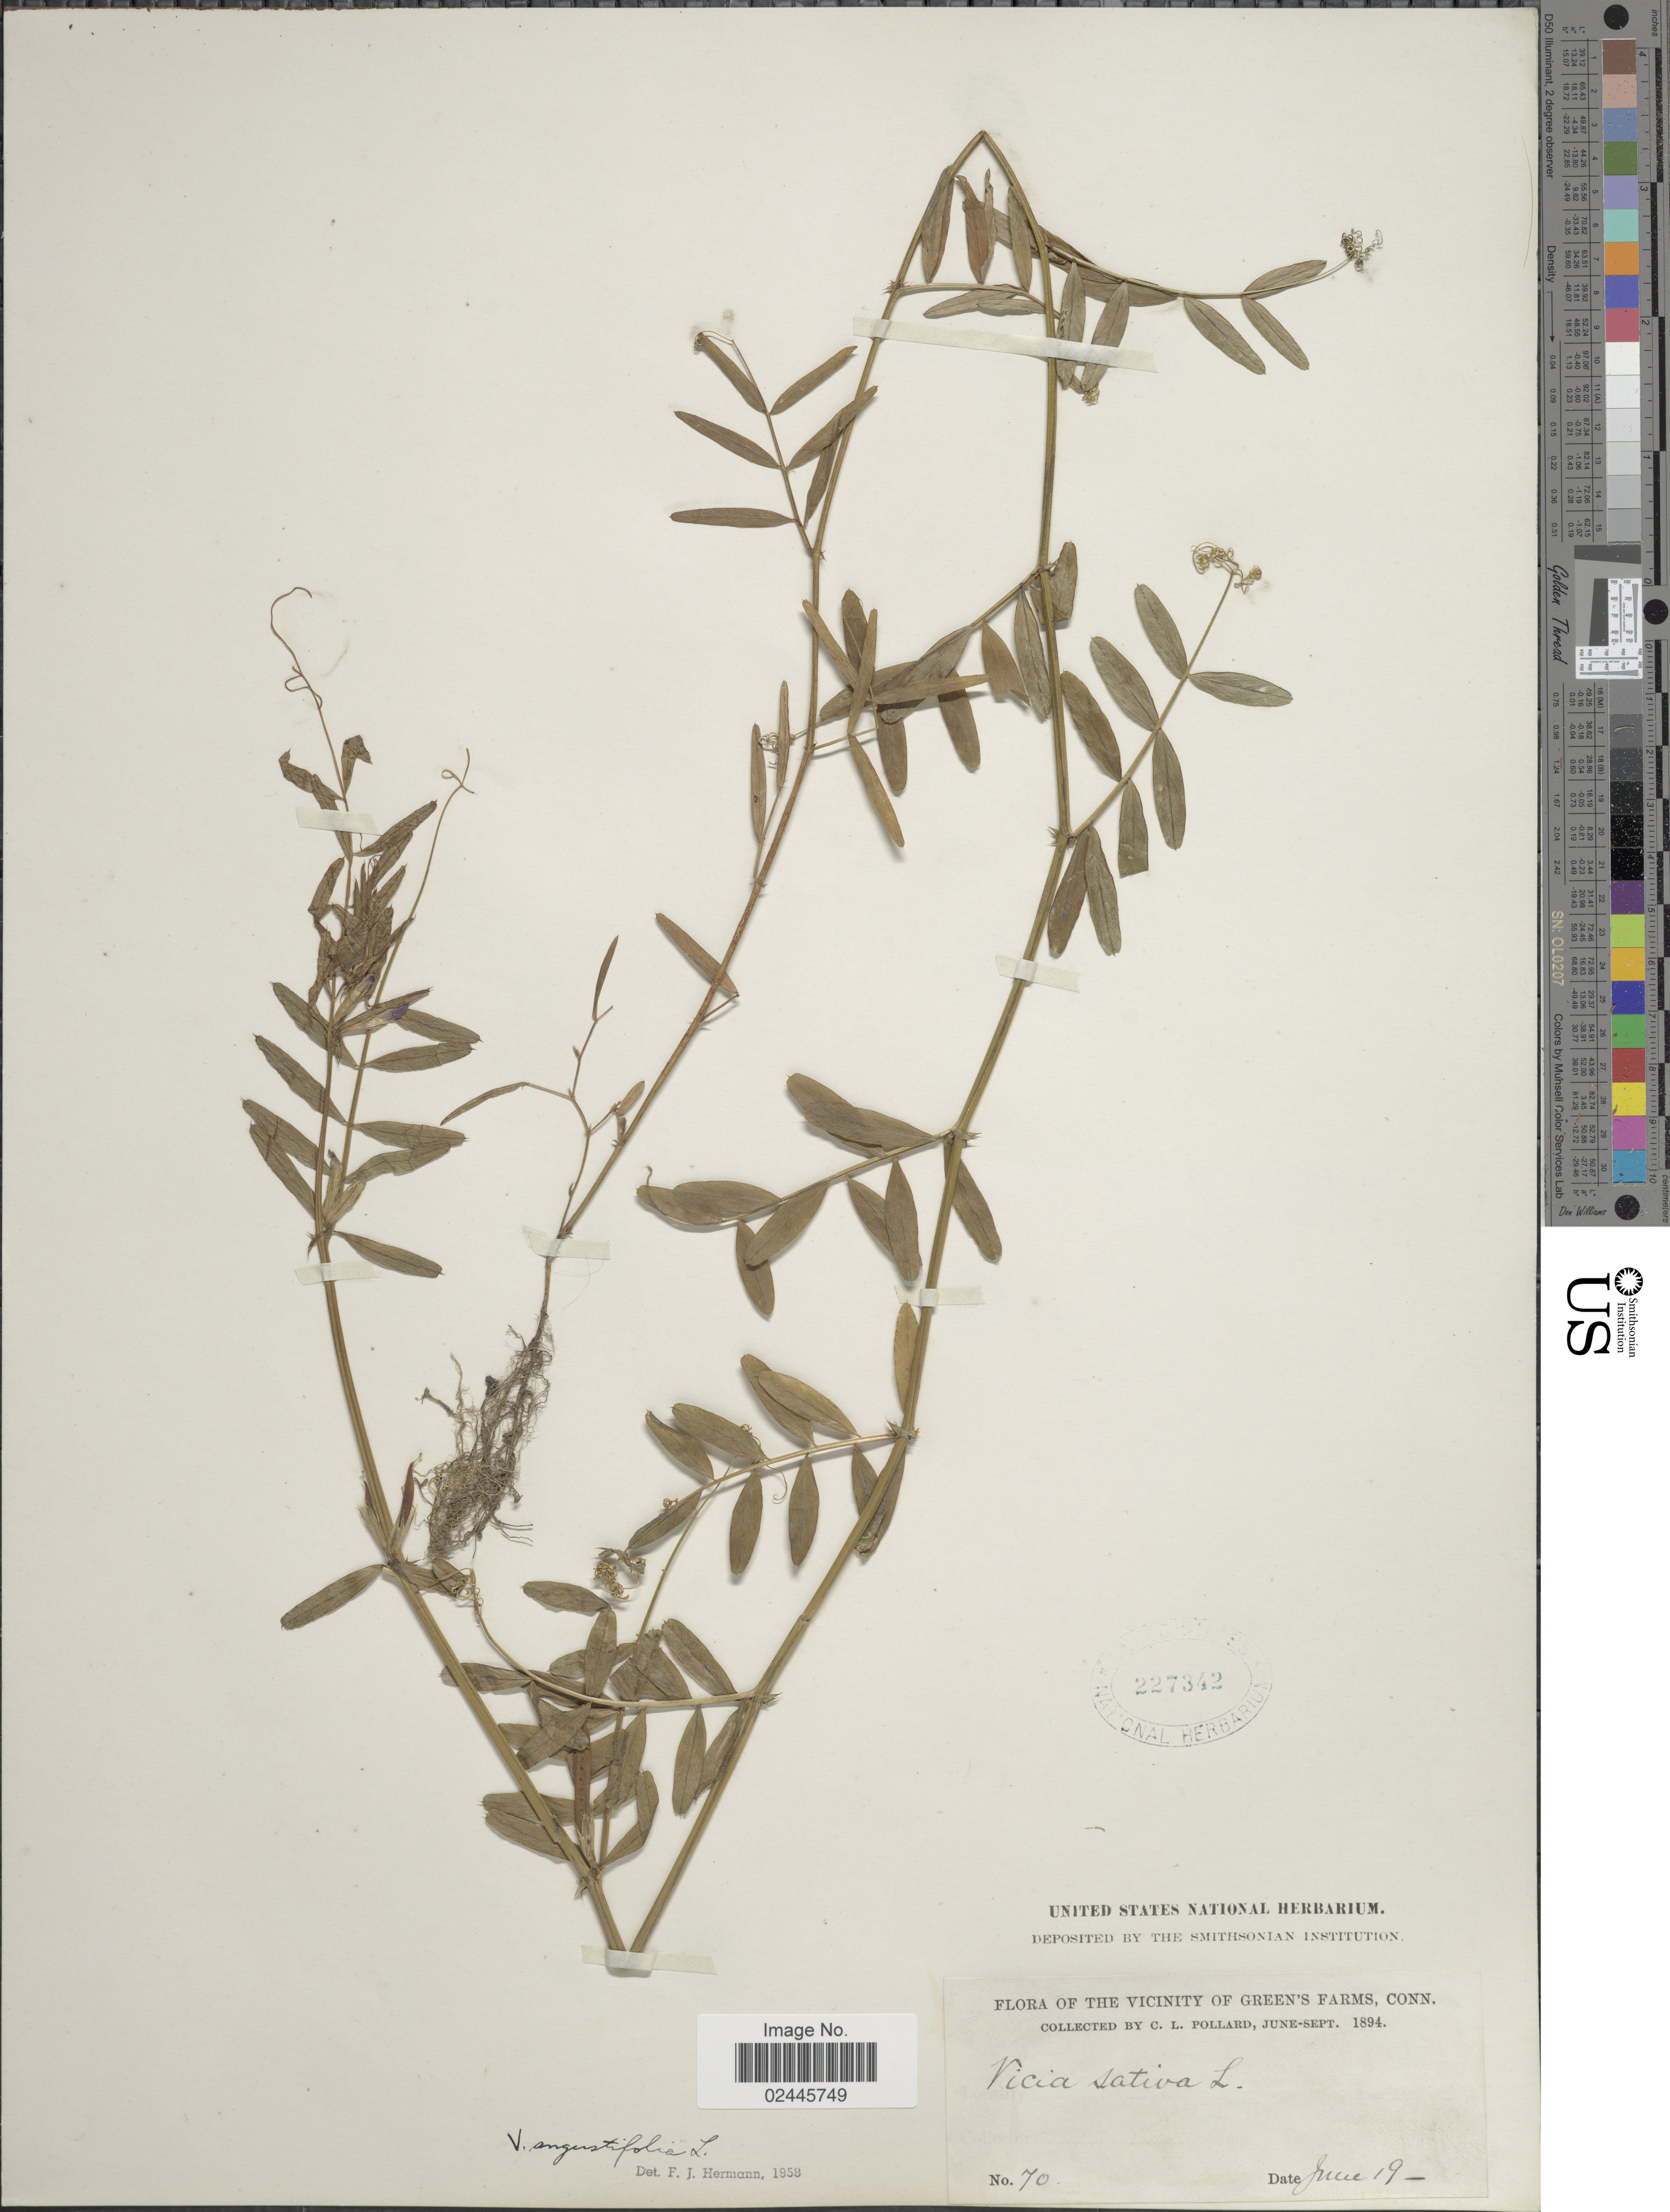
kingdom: Plantae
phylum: Tracheophyta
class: Magnoliopsida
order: Fabales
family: Fabaceae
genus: Vicia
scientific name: Vicia angustifolia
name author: L.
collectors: C. L. Pollard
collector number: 70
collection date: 1894-06-19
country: United States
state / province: Connecticut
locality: Vicinity of Green's Farms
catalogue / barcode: US 227342